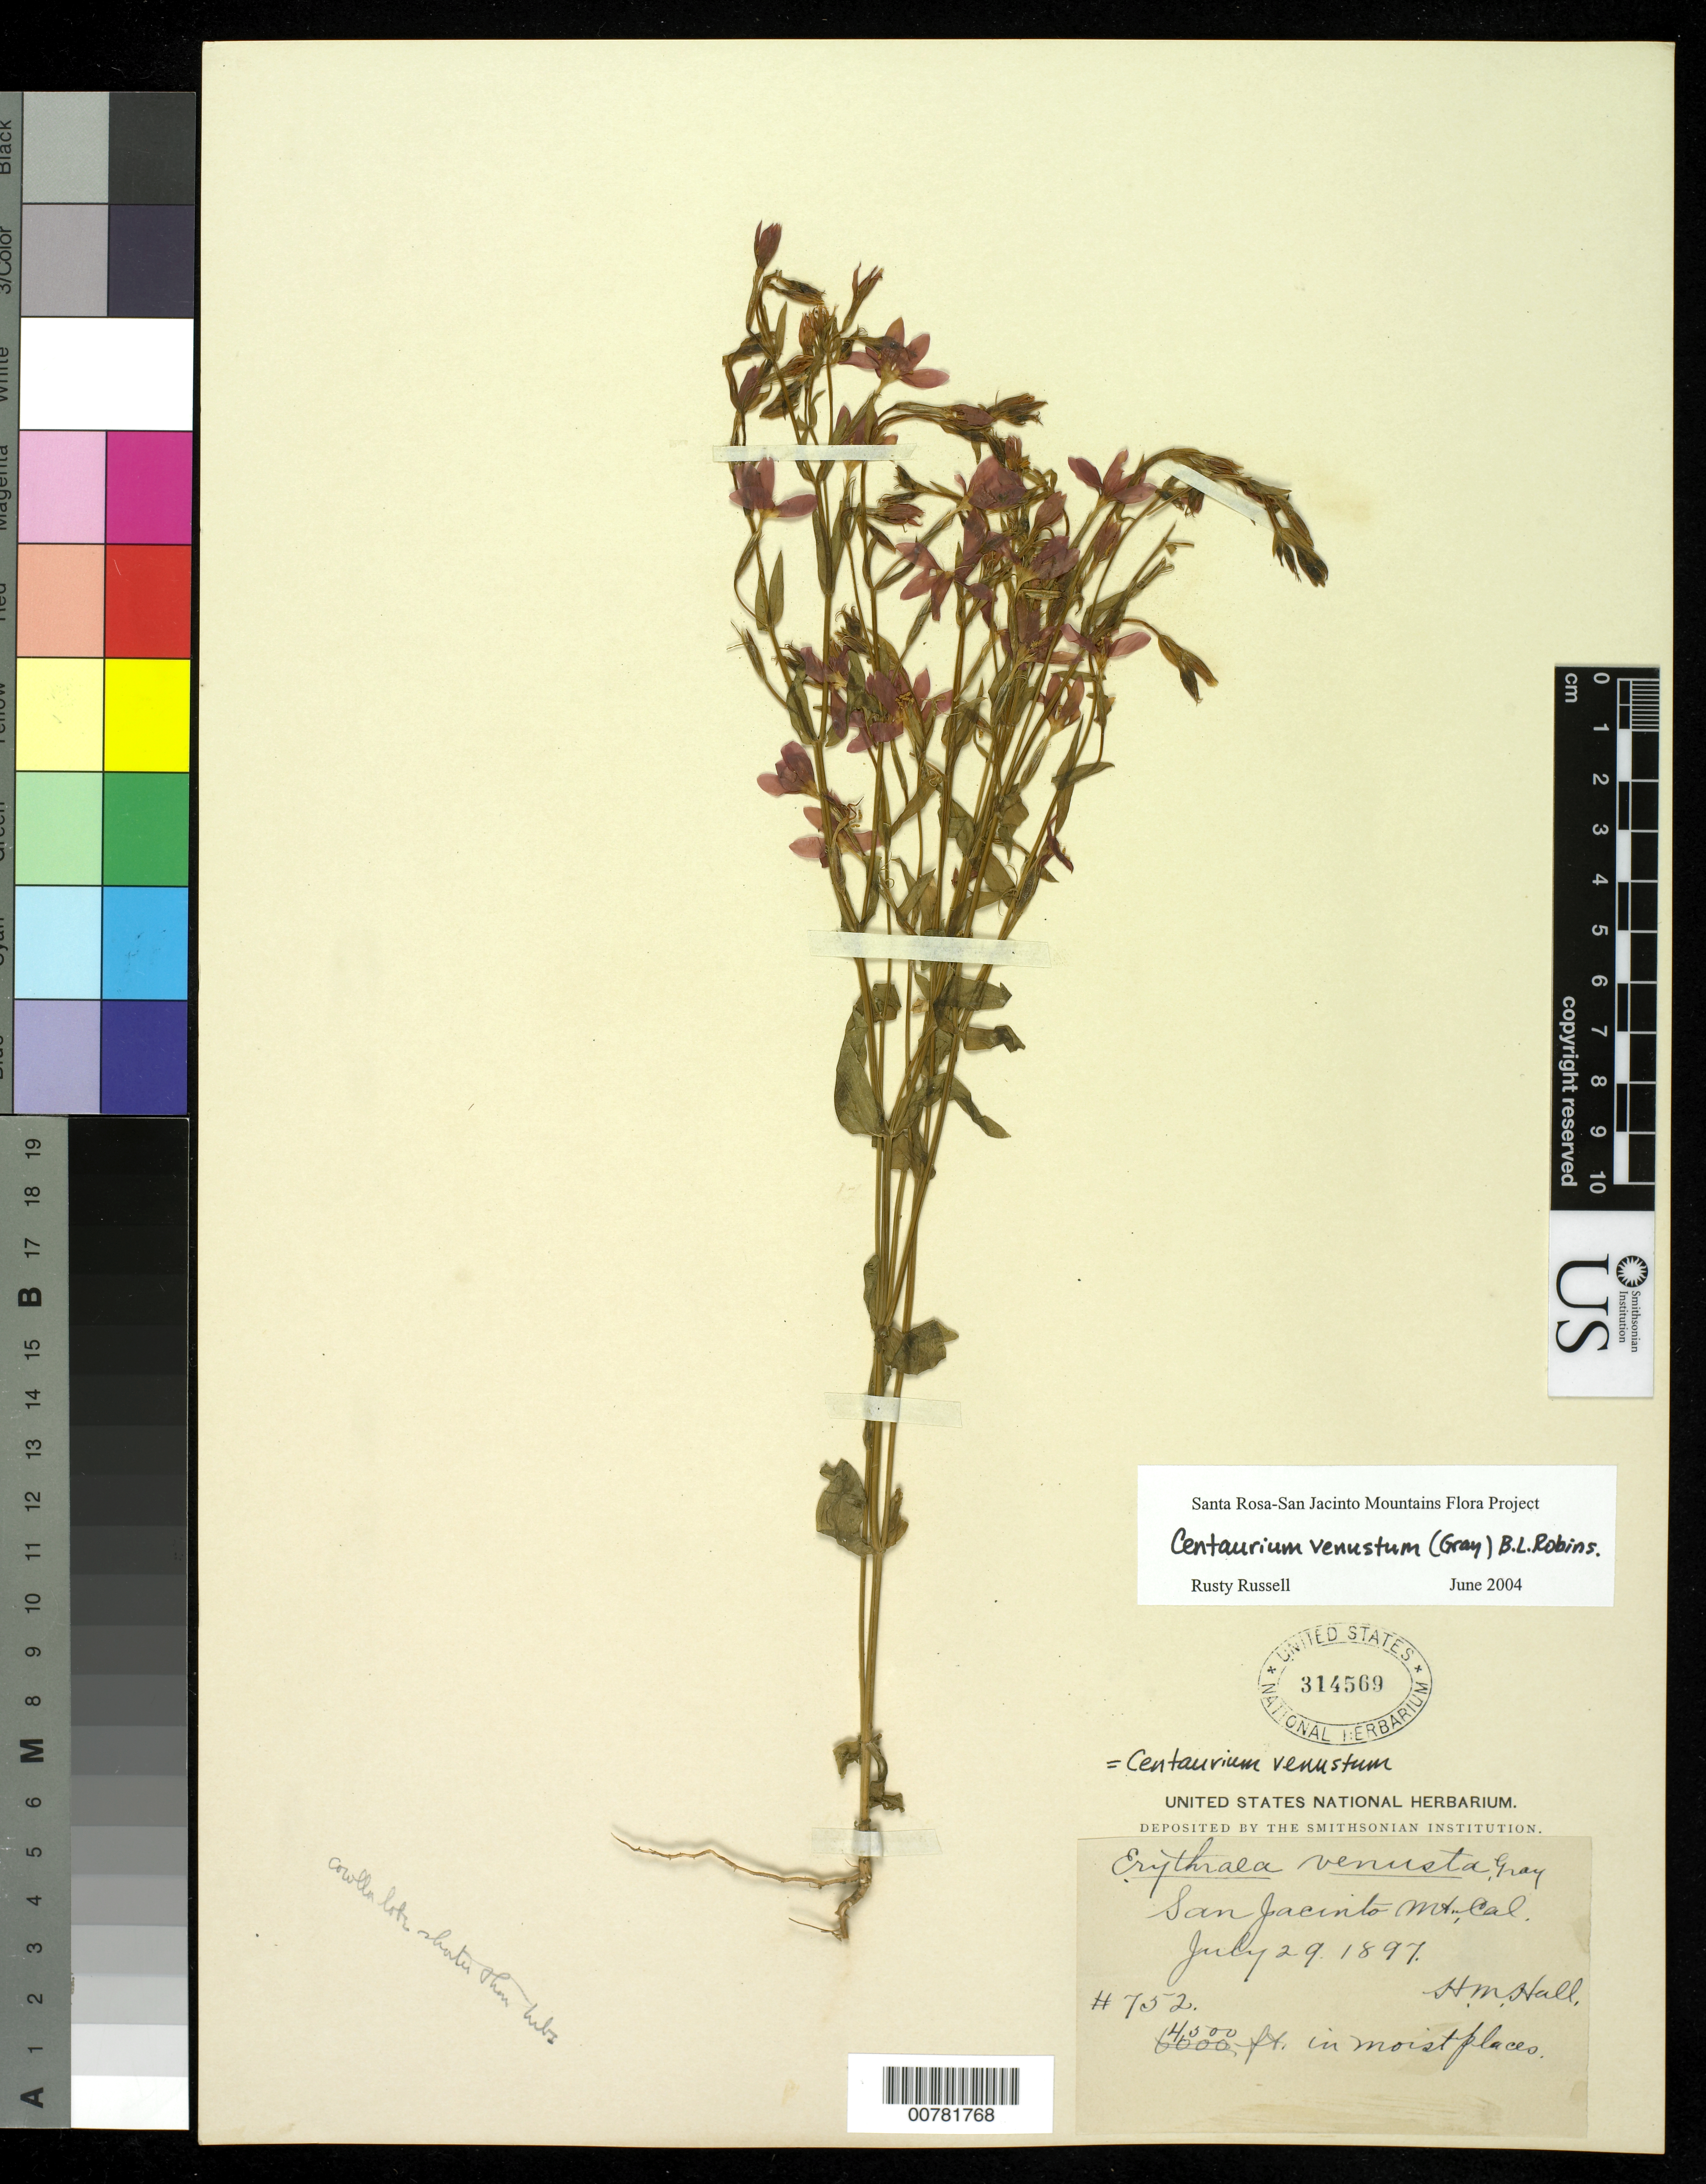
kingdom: Plantae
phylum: Tracheophyta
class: Magnoliopsida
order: Gentianales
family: Gentianaceae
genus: Centaurium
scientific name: Centaurium venustum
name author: (A. Gray) B.L. Rob.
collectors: C. B. Wolf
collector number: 3994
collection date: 1932-08-06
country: United States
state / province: California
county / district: Riverside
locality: San Jacinto Mts. 2 9/10 mi. from Idyllwild on road to Hemet. County: Riverside. Life Zone: Upper Sonoran.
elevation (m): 1219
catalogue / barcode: US 1845810